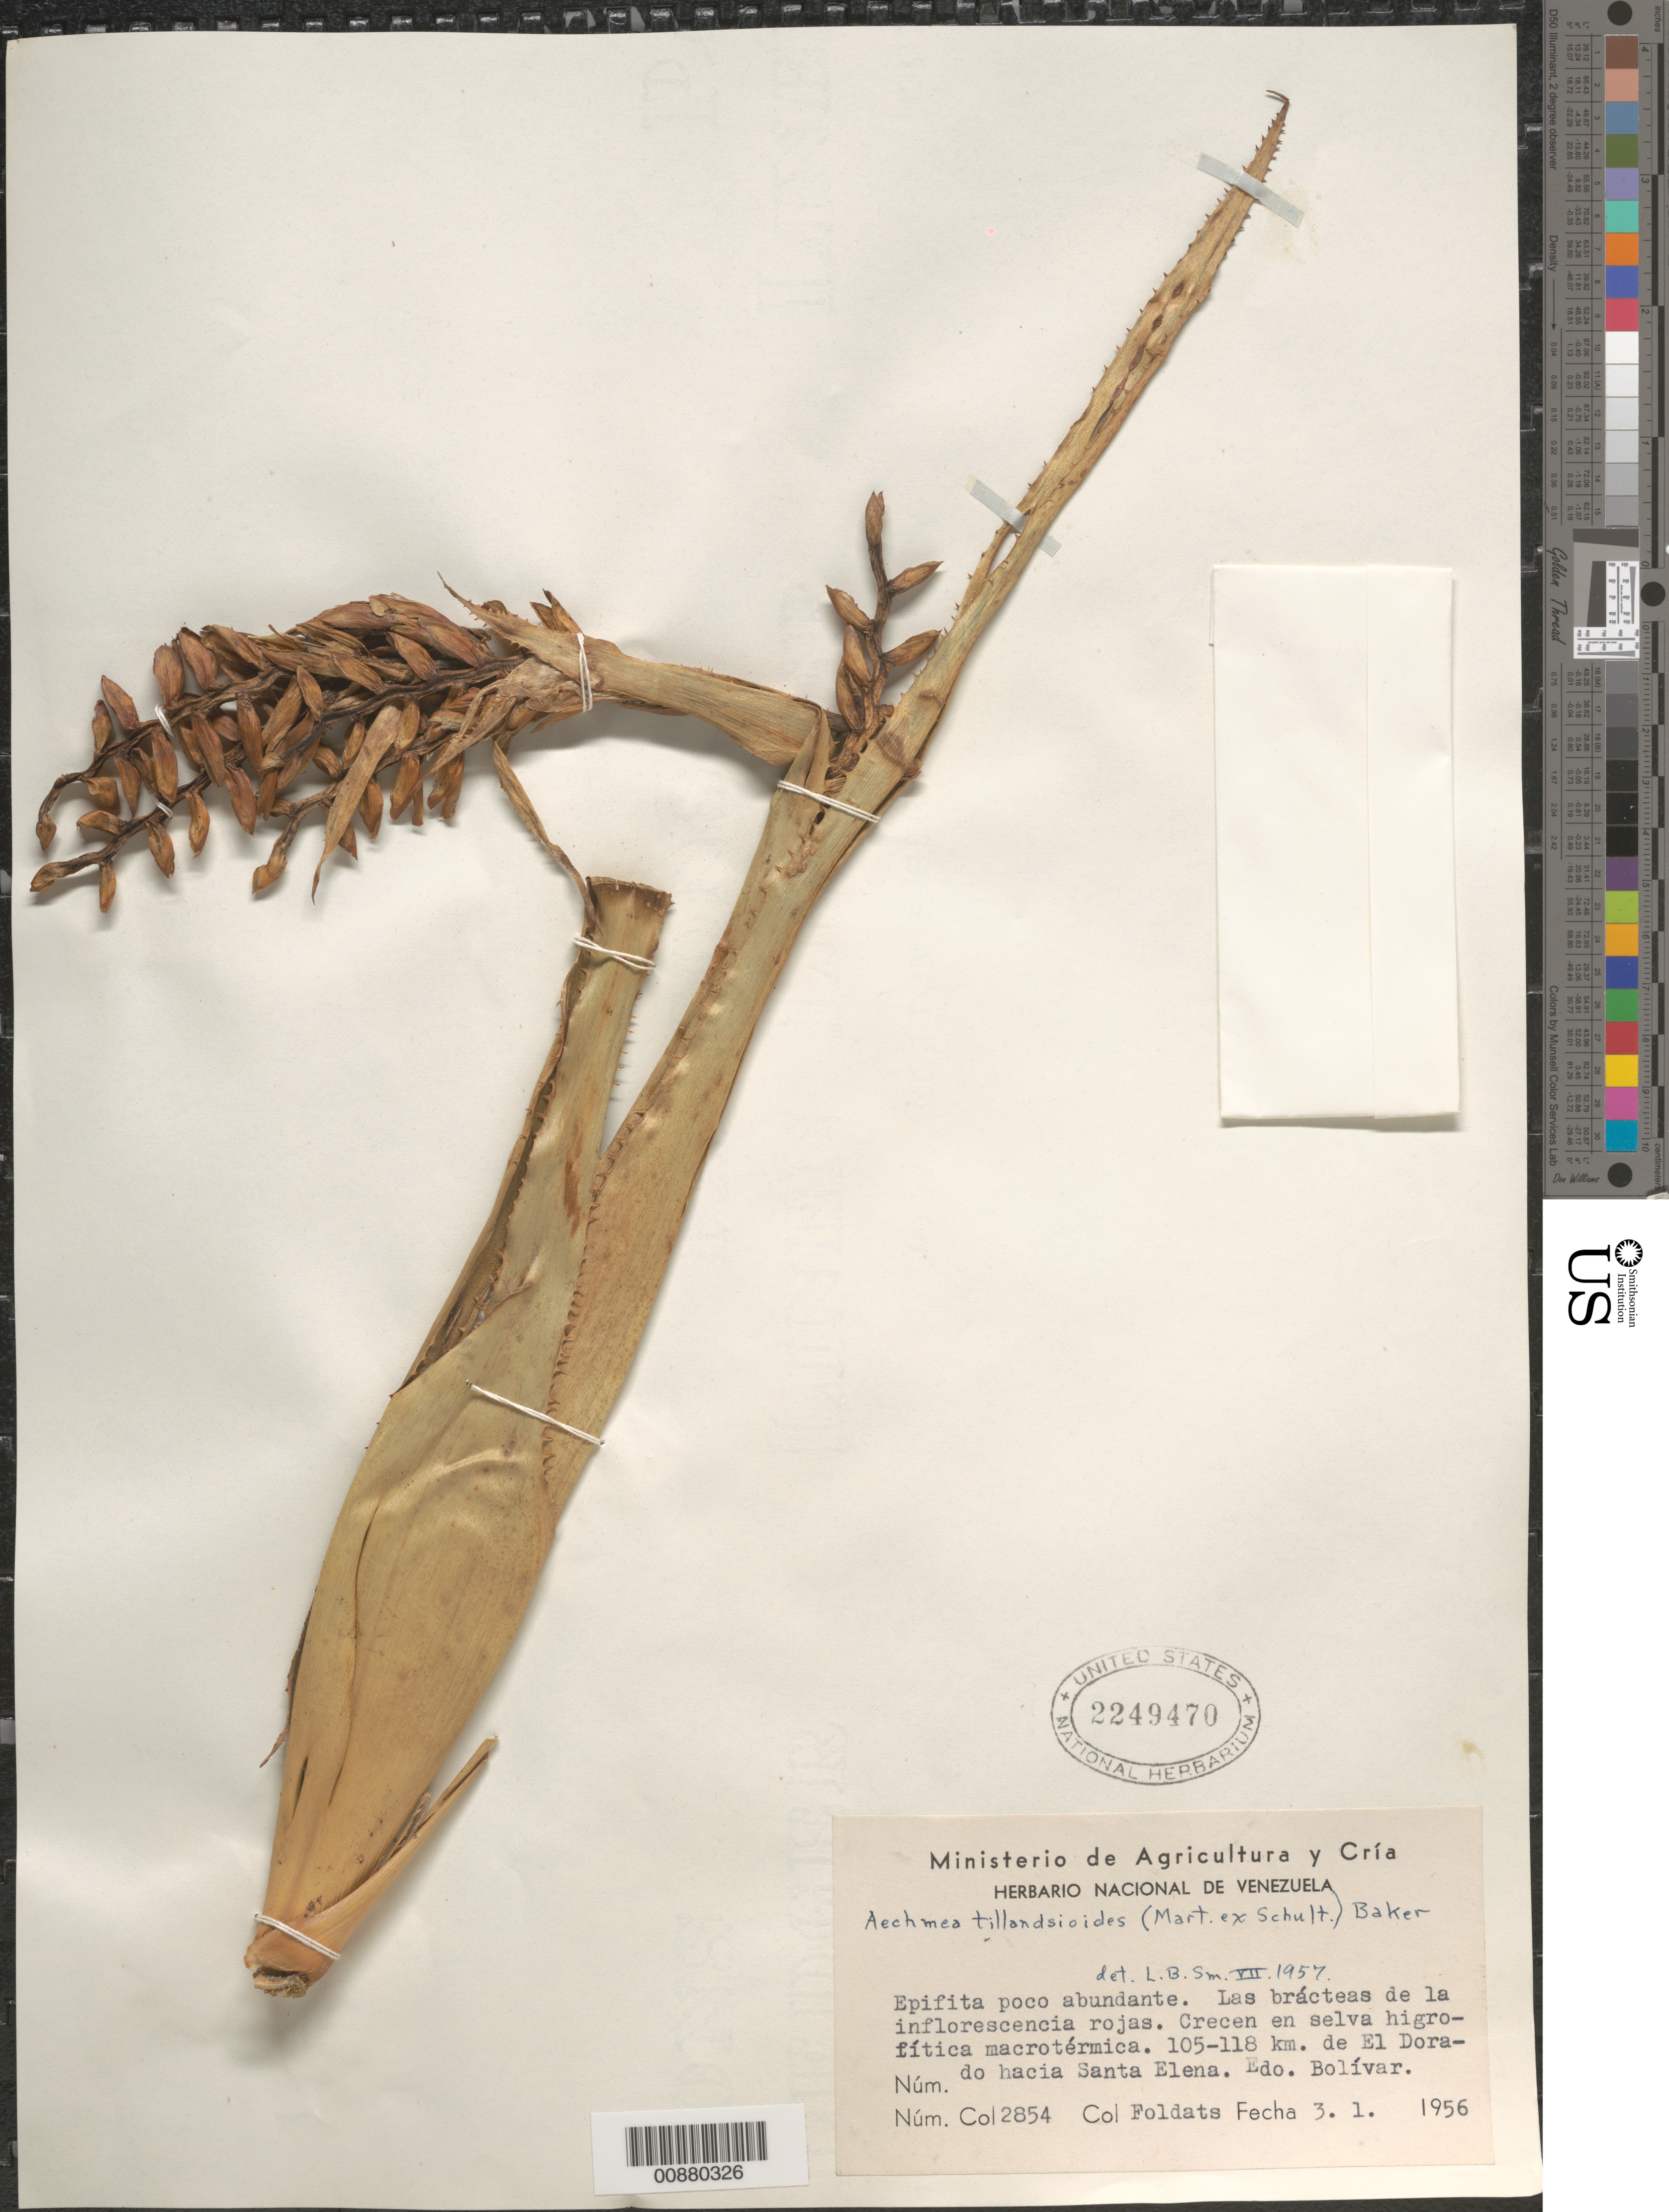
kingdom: Plantae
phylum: Tracheophyta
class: Liliopsida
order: Poales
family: Bromeliaceae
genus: Aechmea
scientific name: Aechmea tillandsioides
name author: (Mart. ex Schult. & Schult. f.) Baker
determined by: Smith, Lyman B., (US), NMNH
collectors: E. Foldats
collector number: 2854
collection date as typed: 3-Jan-57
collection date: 1957-01-03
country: Venezuela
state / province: Bolívar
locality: El Dorado, 105-118 km hacia Santa Elena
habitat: Crece en selva higrofitica macrotermica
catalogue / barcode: US 2249470